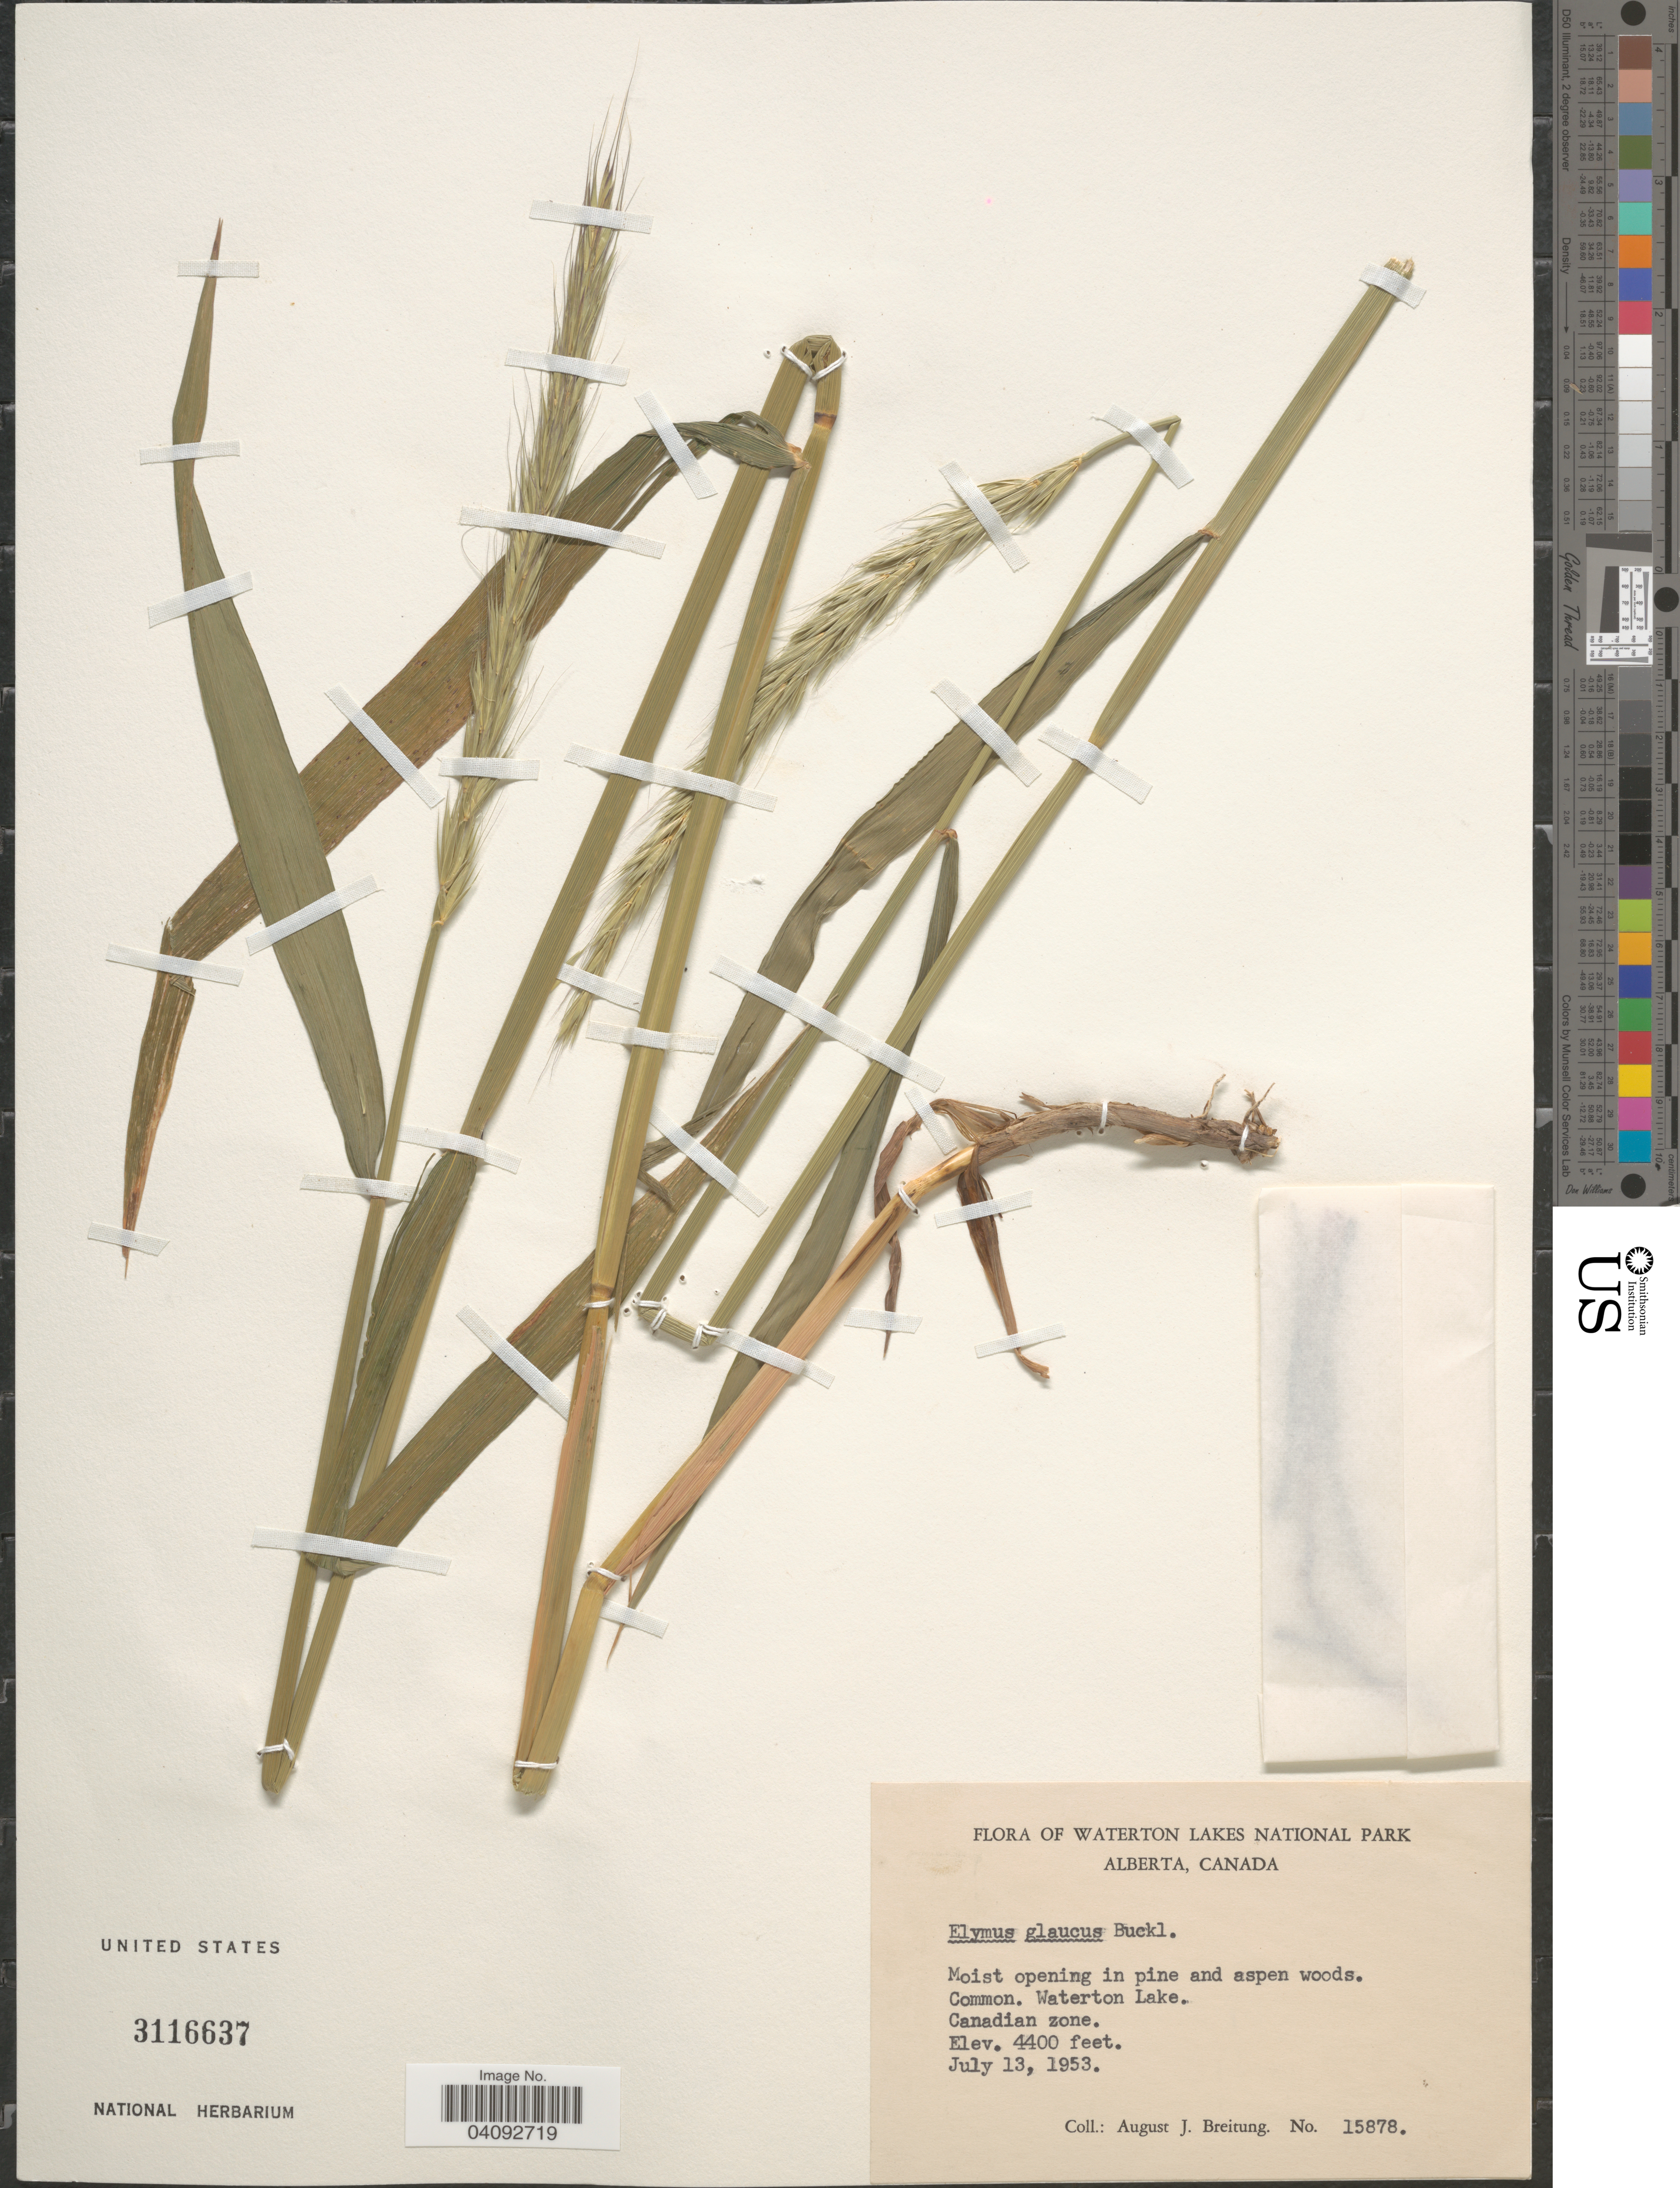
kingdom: Plantae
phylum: Tracheophyta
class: Liliopsida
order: Poales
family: Poaceae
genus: Elymus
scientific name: Elymus glaucus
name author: Buckley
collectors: A. Breitung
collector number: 15878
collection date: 1953-07-13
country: Canada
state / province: Alberta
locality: Waterton Lakes National Park. Moist opening in pine and aspen woods. Waterton Lake. Canadian zone.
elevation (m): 1341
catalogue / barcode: US 3116637